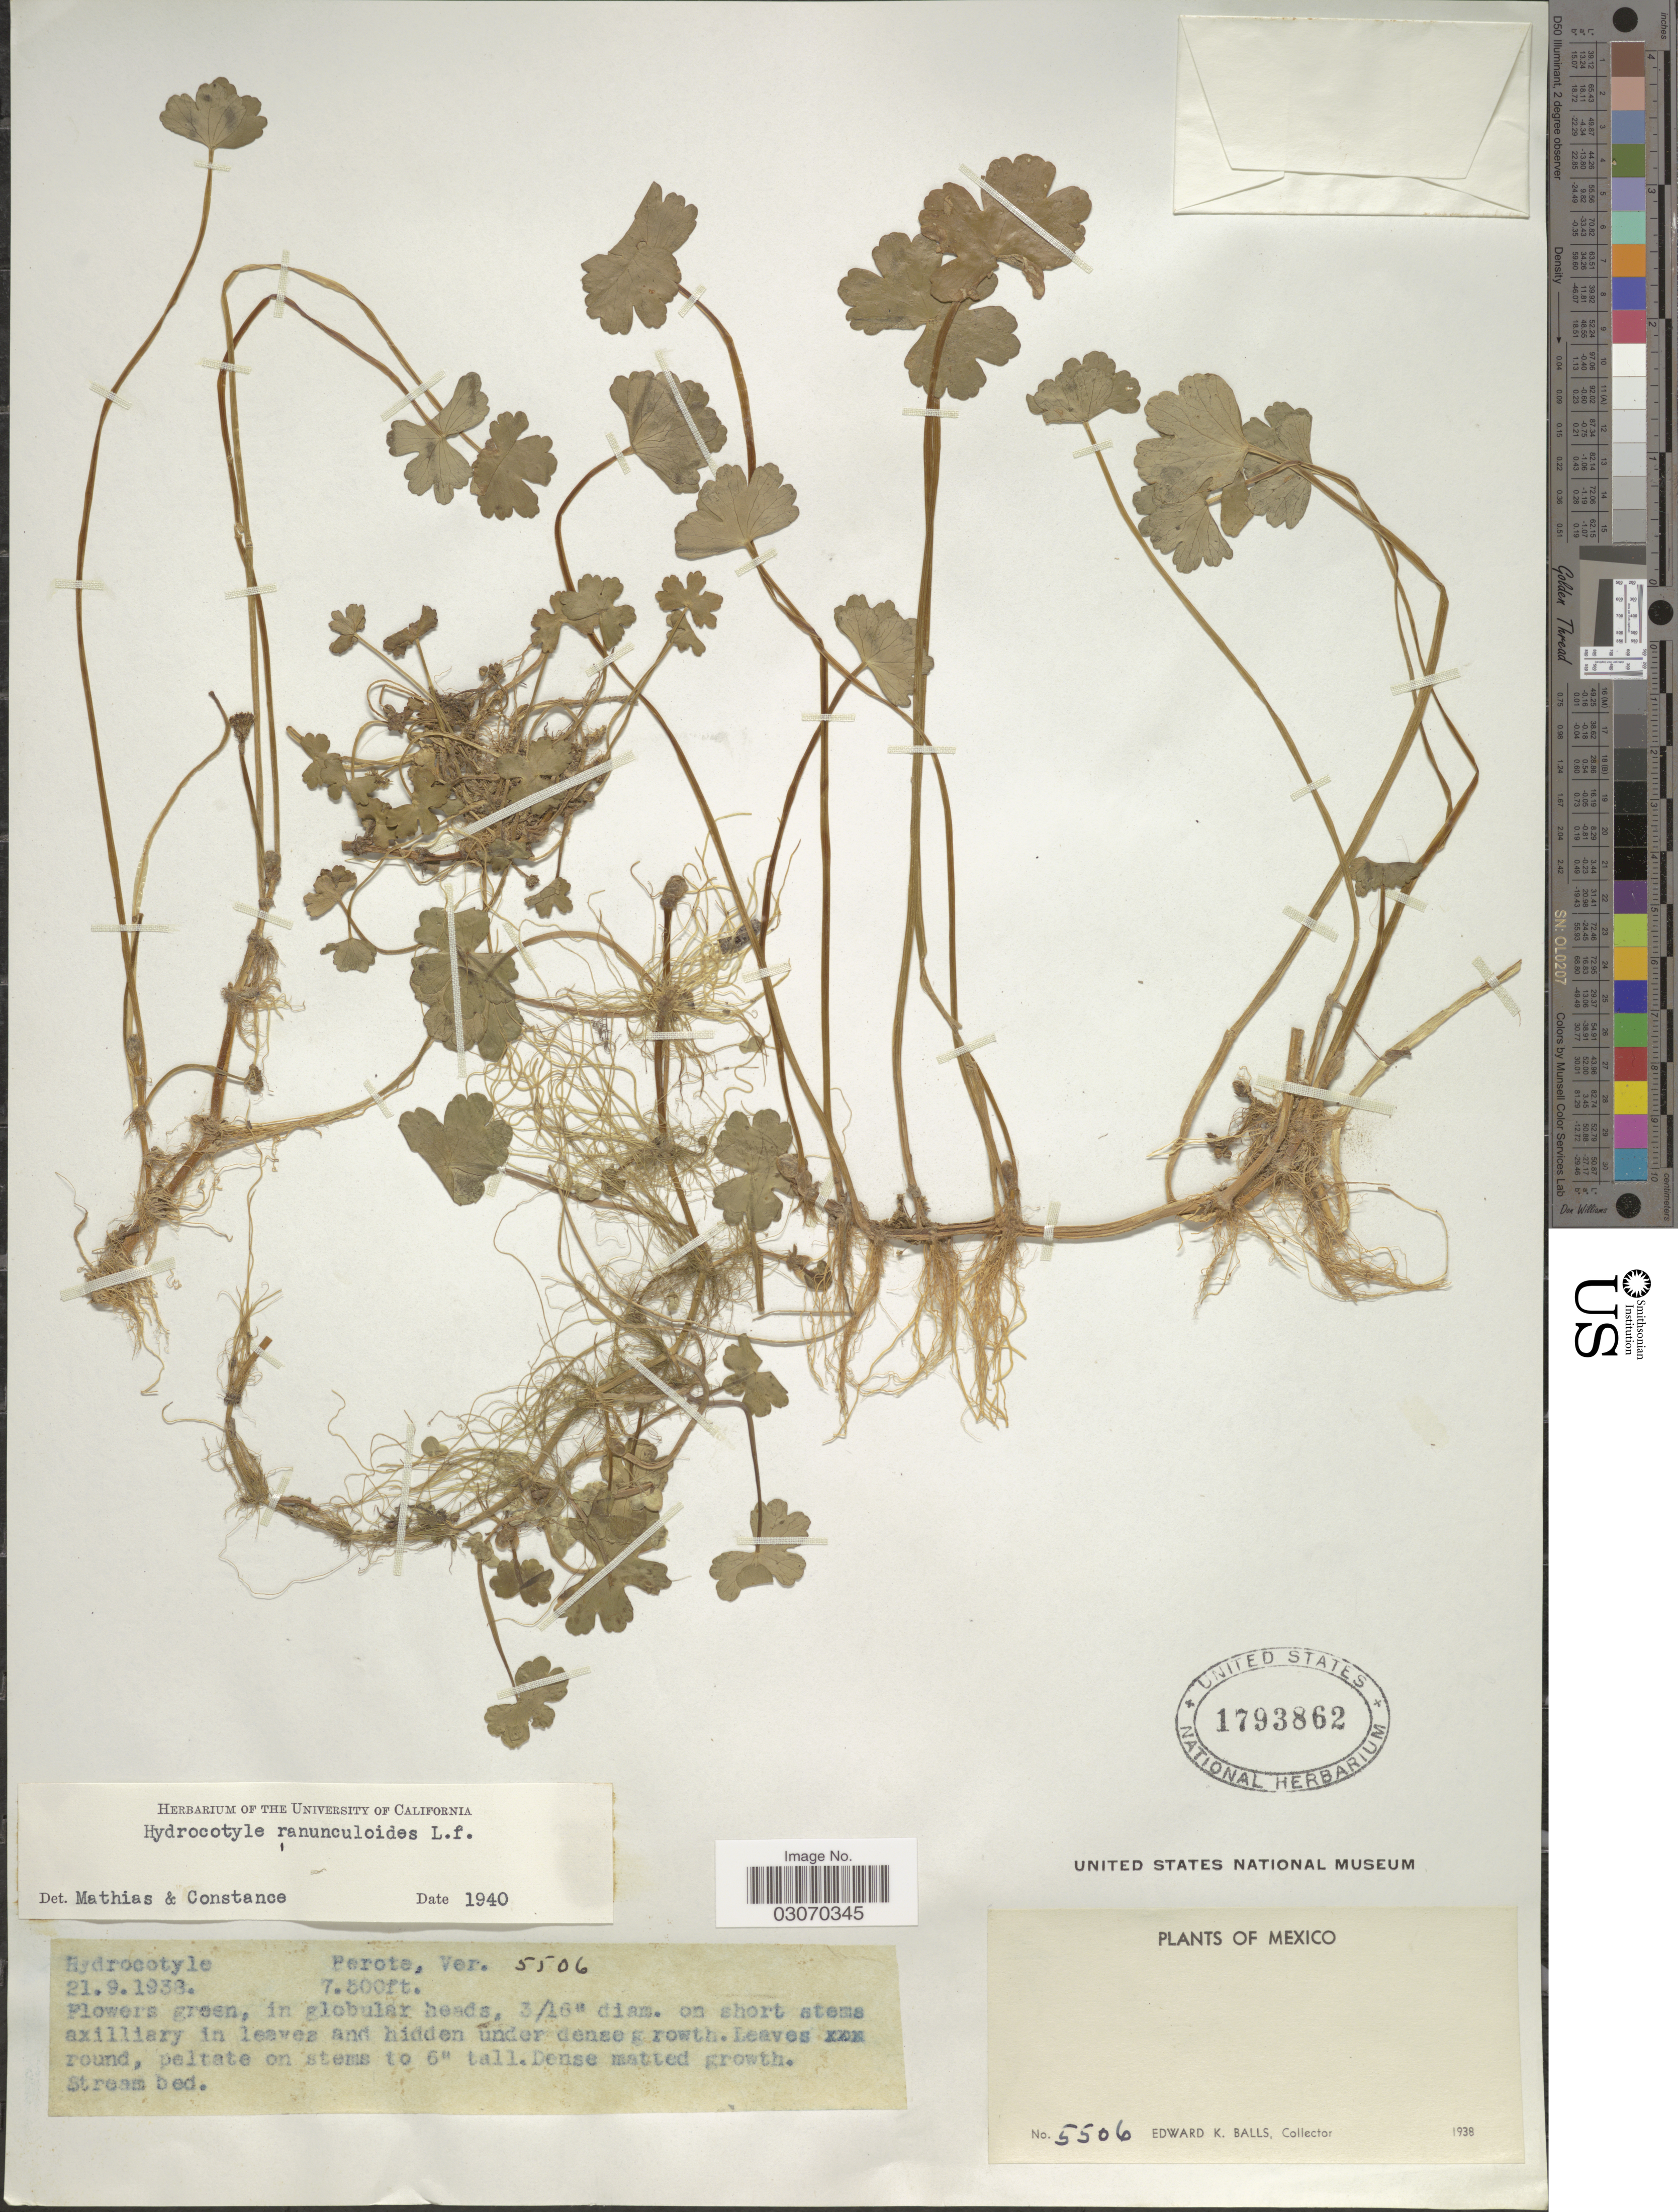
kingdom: Plantae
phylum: Tracheophyta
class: Magnoliopsida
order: Apiales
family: Araliaceae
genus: Hydrocotyle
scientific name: Hydrocotyle ranunculoides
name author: L. f.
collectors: E. K. Balls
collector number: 5506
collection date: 1938-09-21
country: Mexico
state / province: Veracruz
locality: Perote, Ver.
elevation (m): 2225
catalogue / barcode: US 1793862